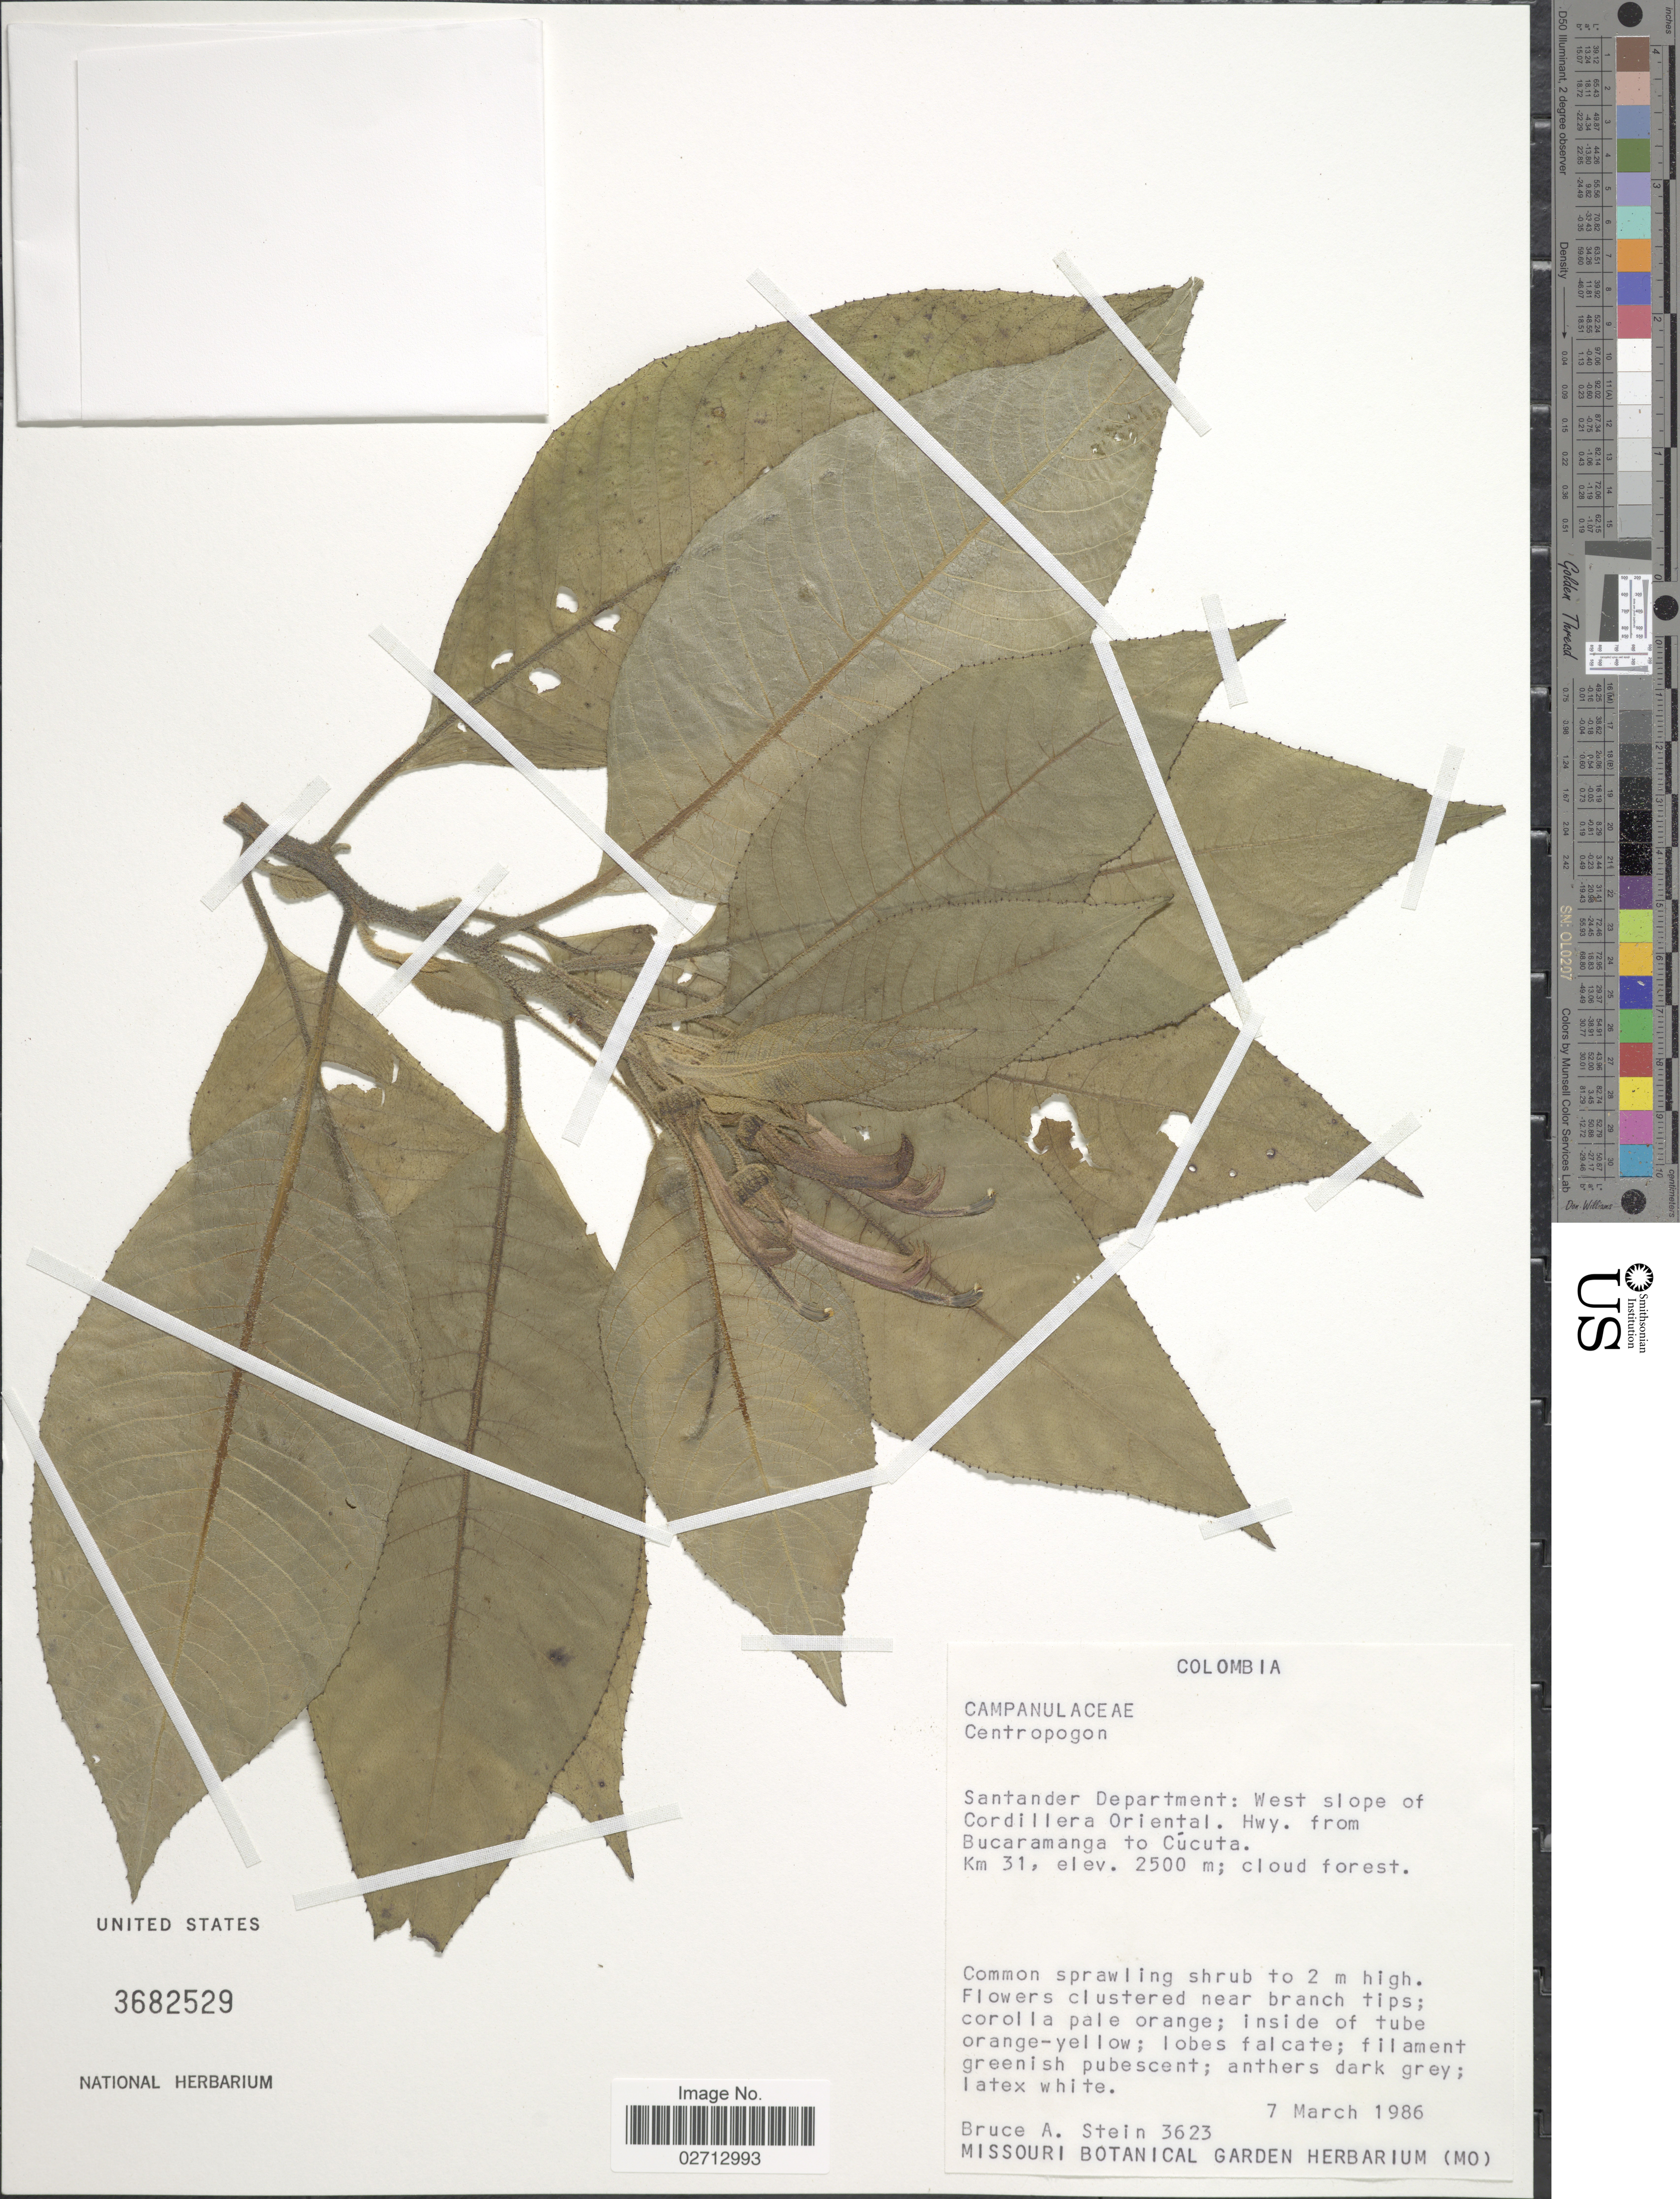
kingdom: Plantae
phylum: Tracheophyta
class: Magnoliopsida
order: Asterales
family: Campanulaceae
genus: Centropogon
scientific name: Centropogon sp.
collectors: B. A. Stein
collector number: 3623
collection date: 1986-03-07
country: Colombia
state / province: Santander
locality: West slope of Cordillera Oriental. Hwy. from Bucaramanga to Cucuta. Km 31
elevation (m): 2500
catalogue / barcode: US 3682529